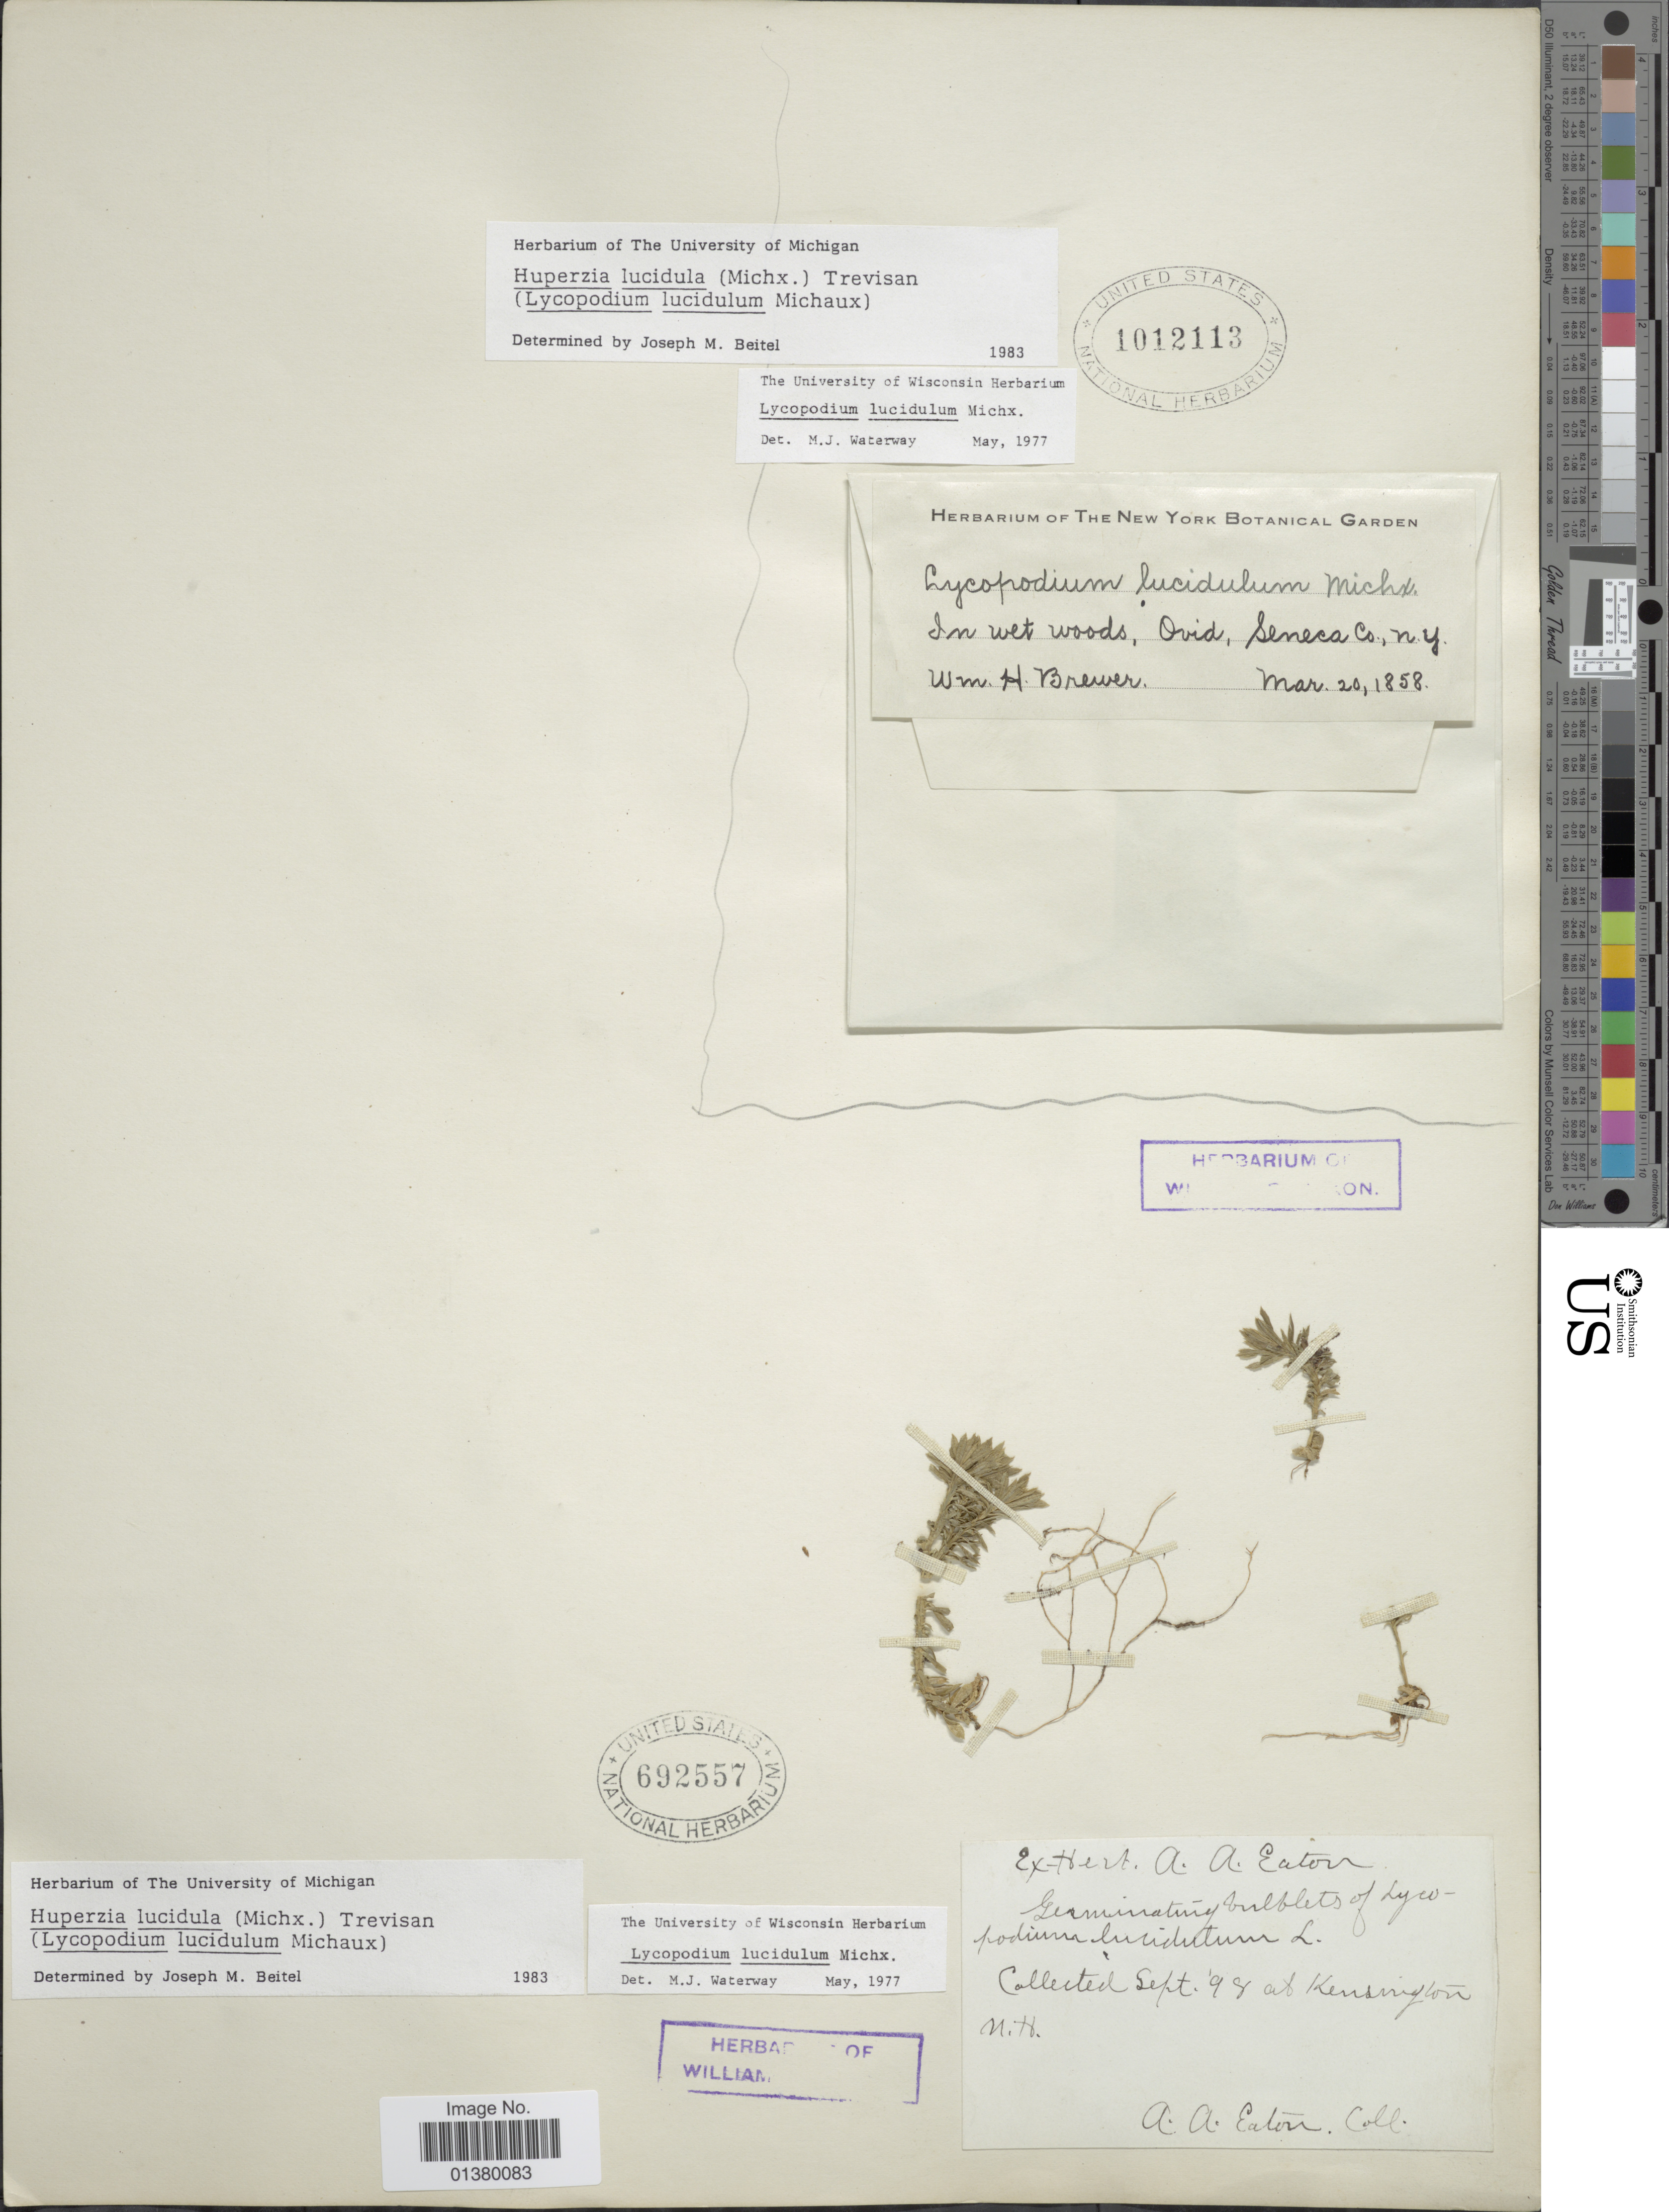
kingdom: Plantae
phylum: Tracheophyta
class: Lycopodiopsida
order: Lycopodiales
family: Lycopodiaceae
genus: Huperzia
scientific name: Huperzia lucidula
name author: (Michx.) Trevis.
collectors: W. H. Brewer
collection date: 1858-03-20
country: United States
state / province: New York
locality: In wet woods, Ovid, Seneca Co.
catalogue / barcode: US 1012113-2